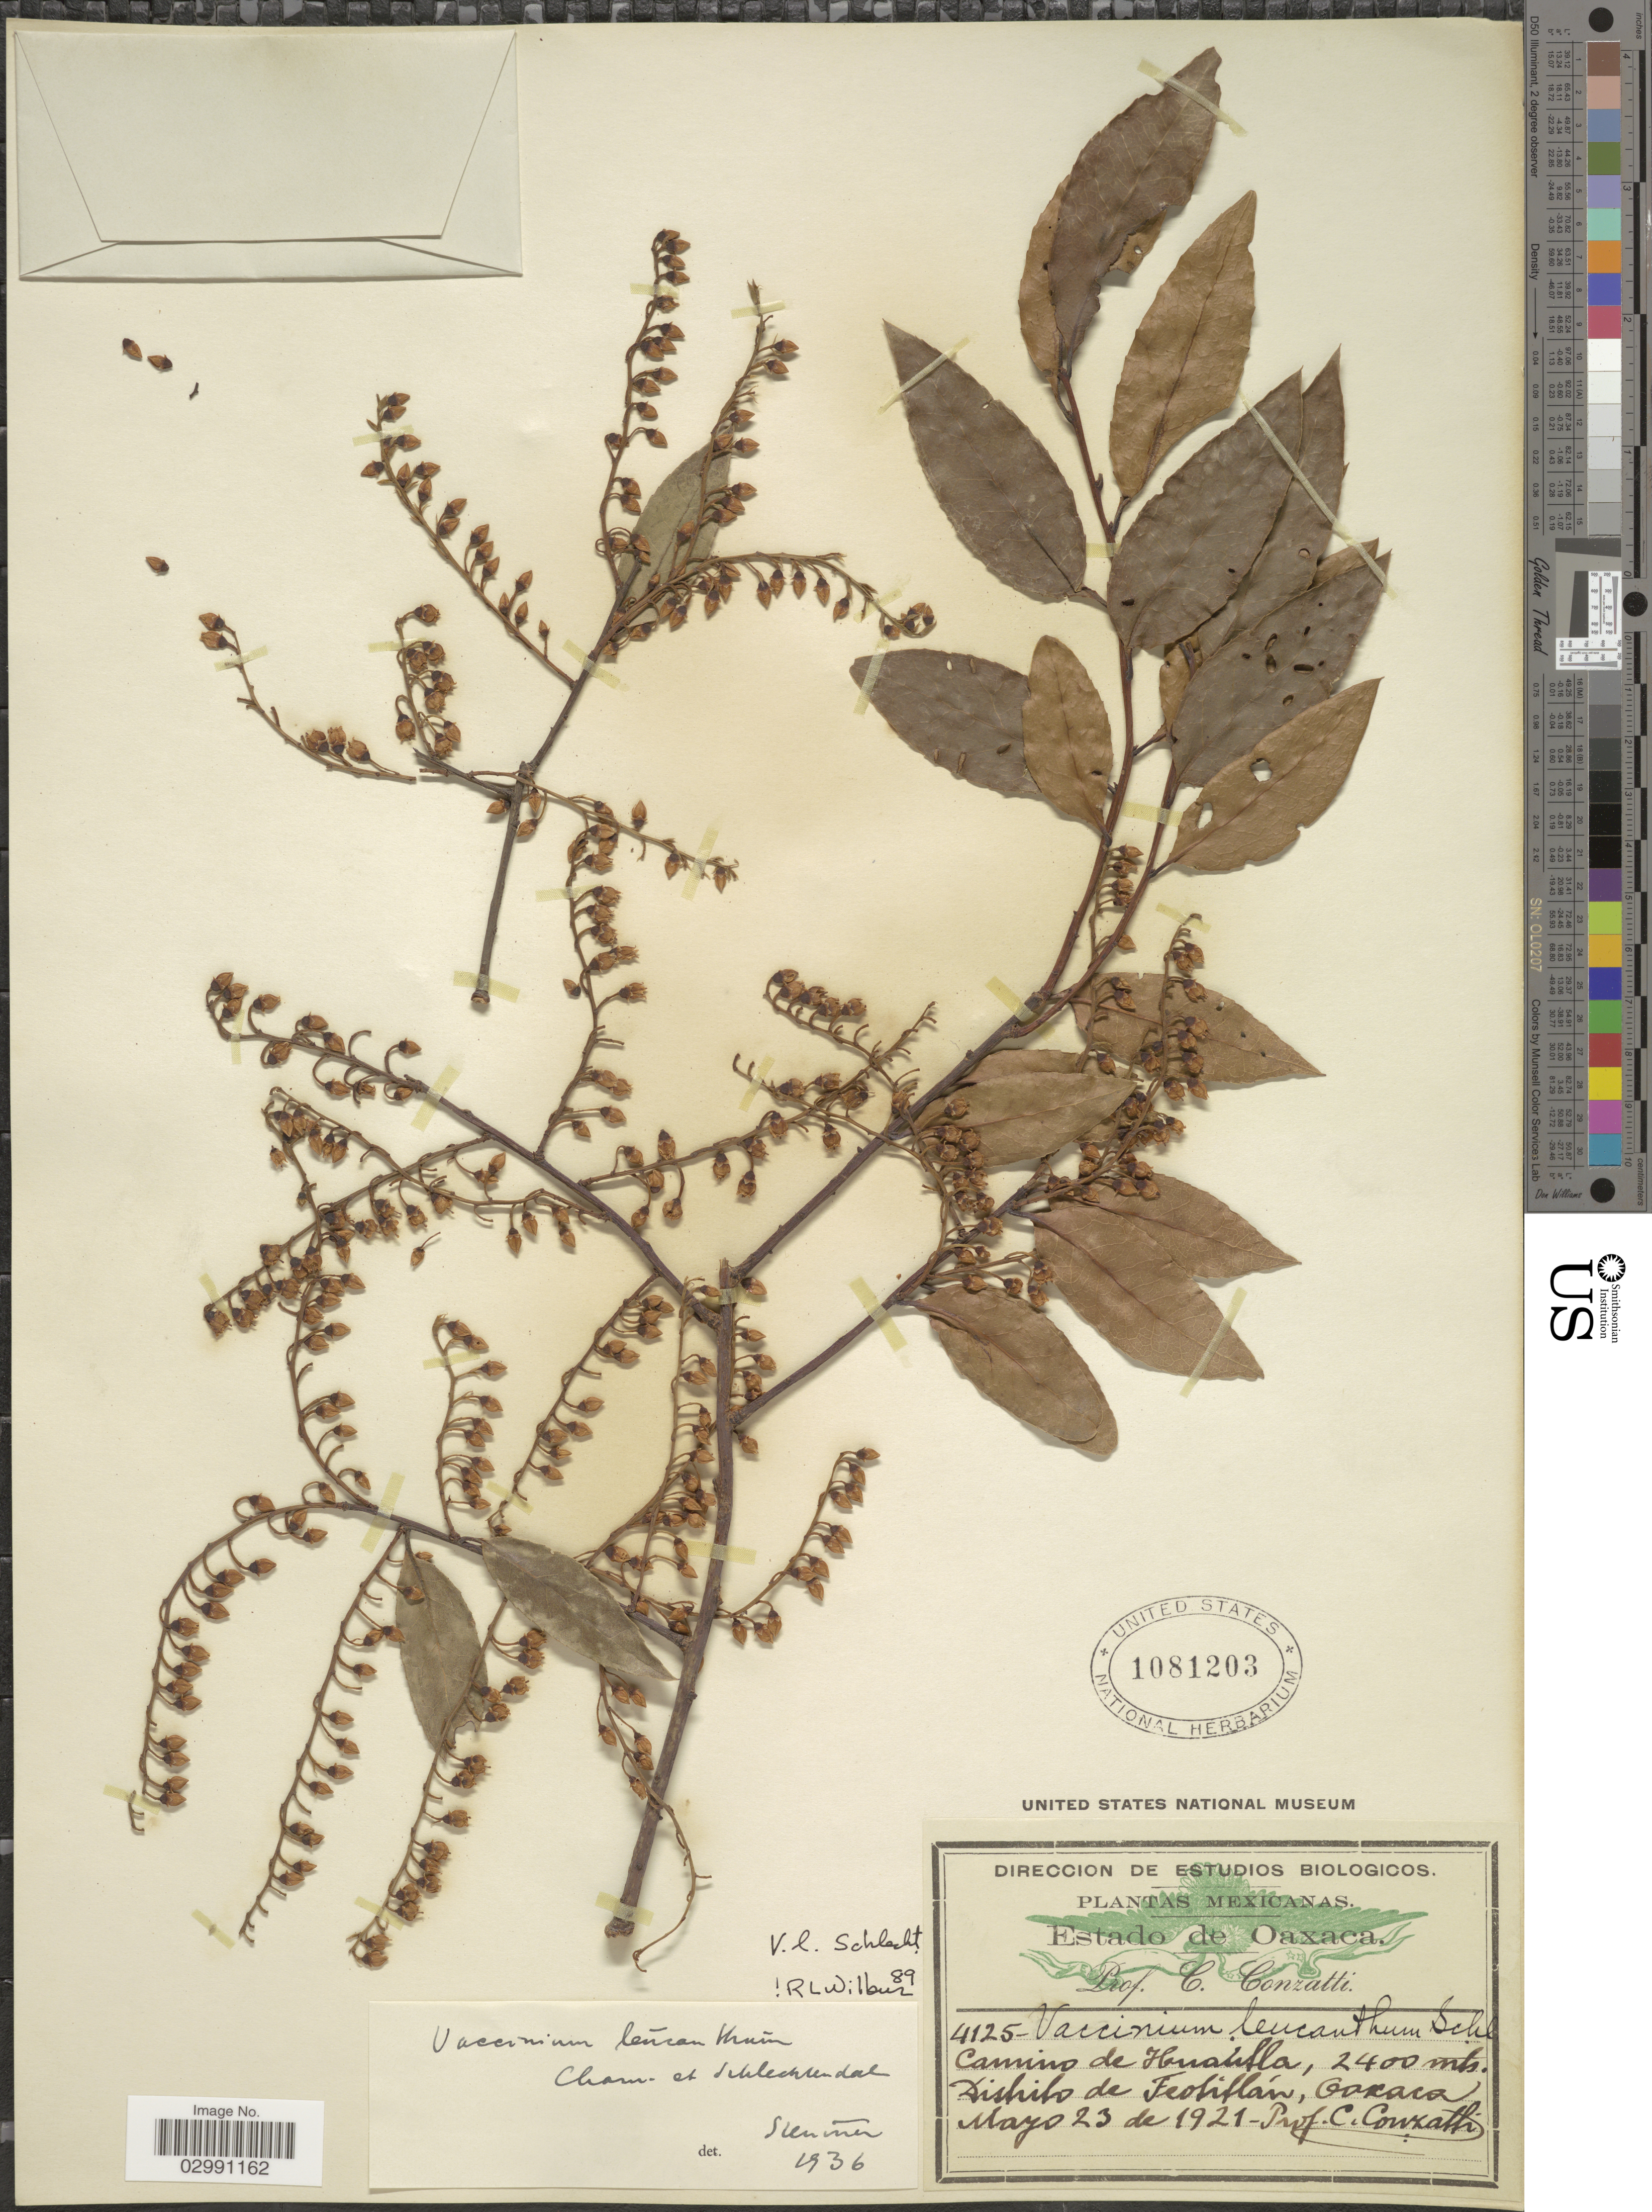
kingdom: Plantae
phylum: Tracheophyta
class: Magnoliopsida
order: Ericales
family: Ericaceae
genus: Vaccinium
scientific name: Vaccinium leucanthum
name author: Schltdl.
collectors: C. Conzatti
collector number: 4125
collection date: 1921-05-23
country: Mexico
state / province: Oaxaca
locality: Cumbre de Huehuetlan. Distrito de Teotitlan.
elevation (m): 2400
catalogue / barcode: US 1081203